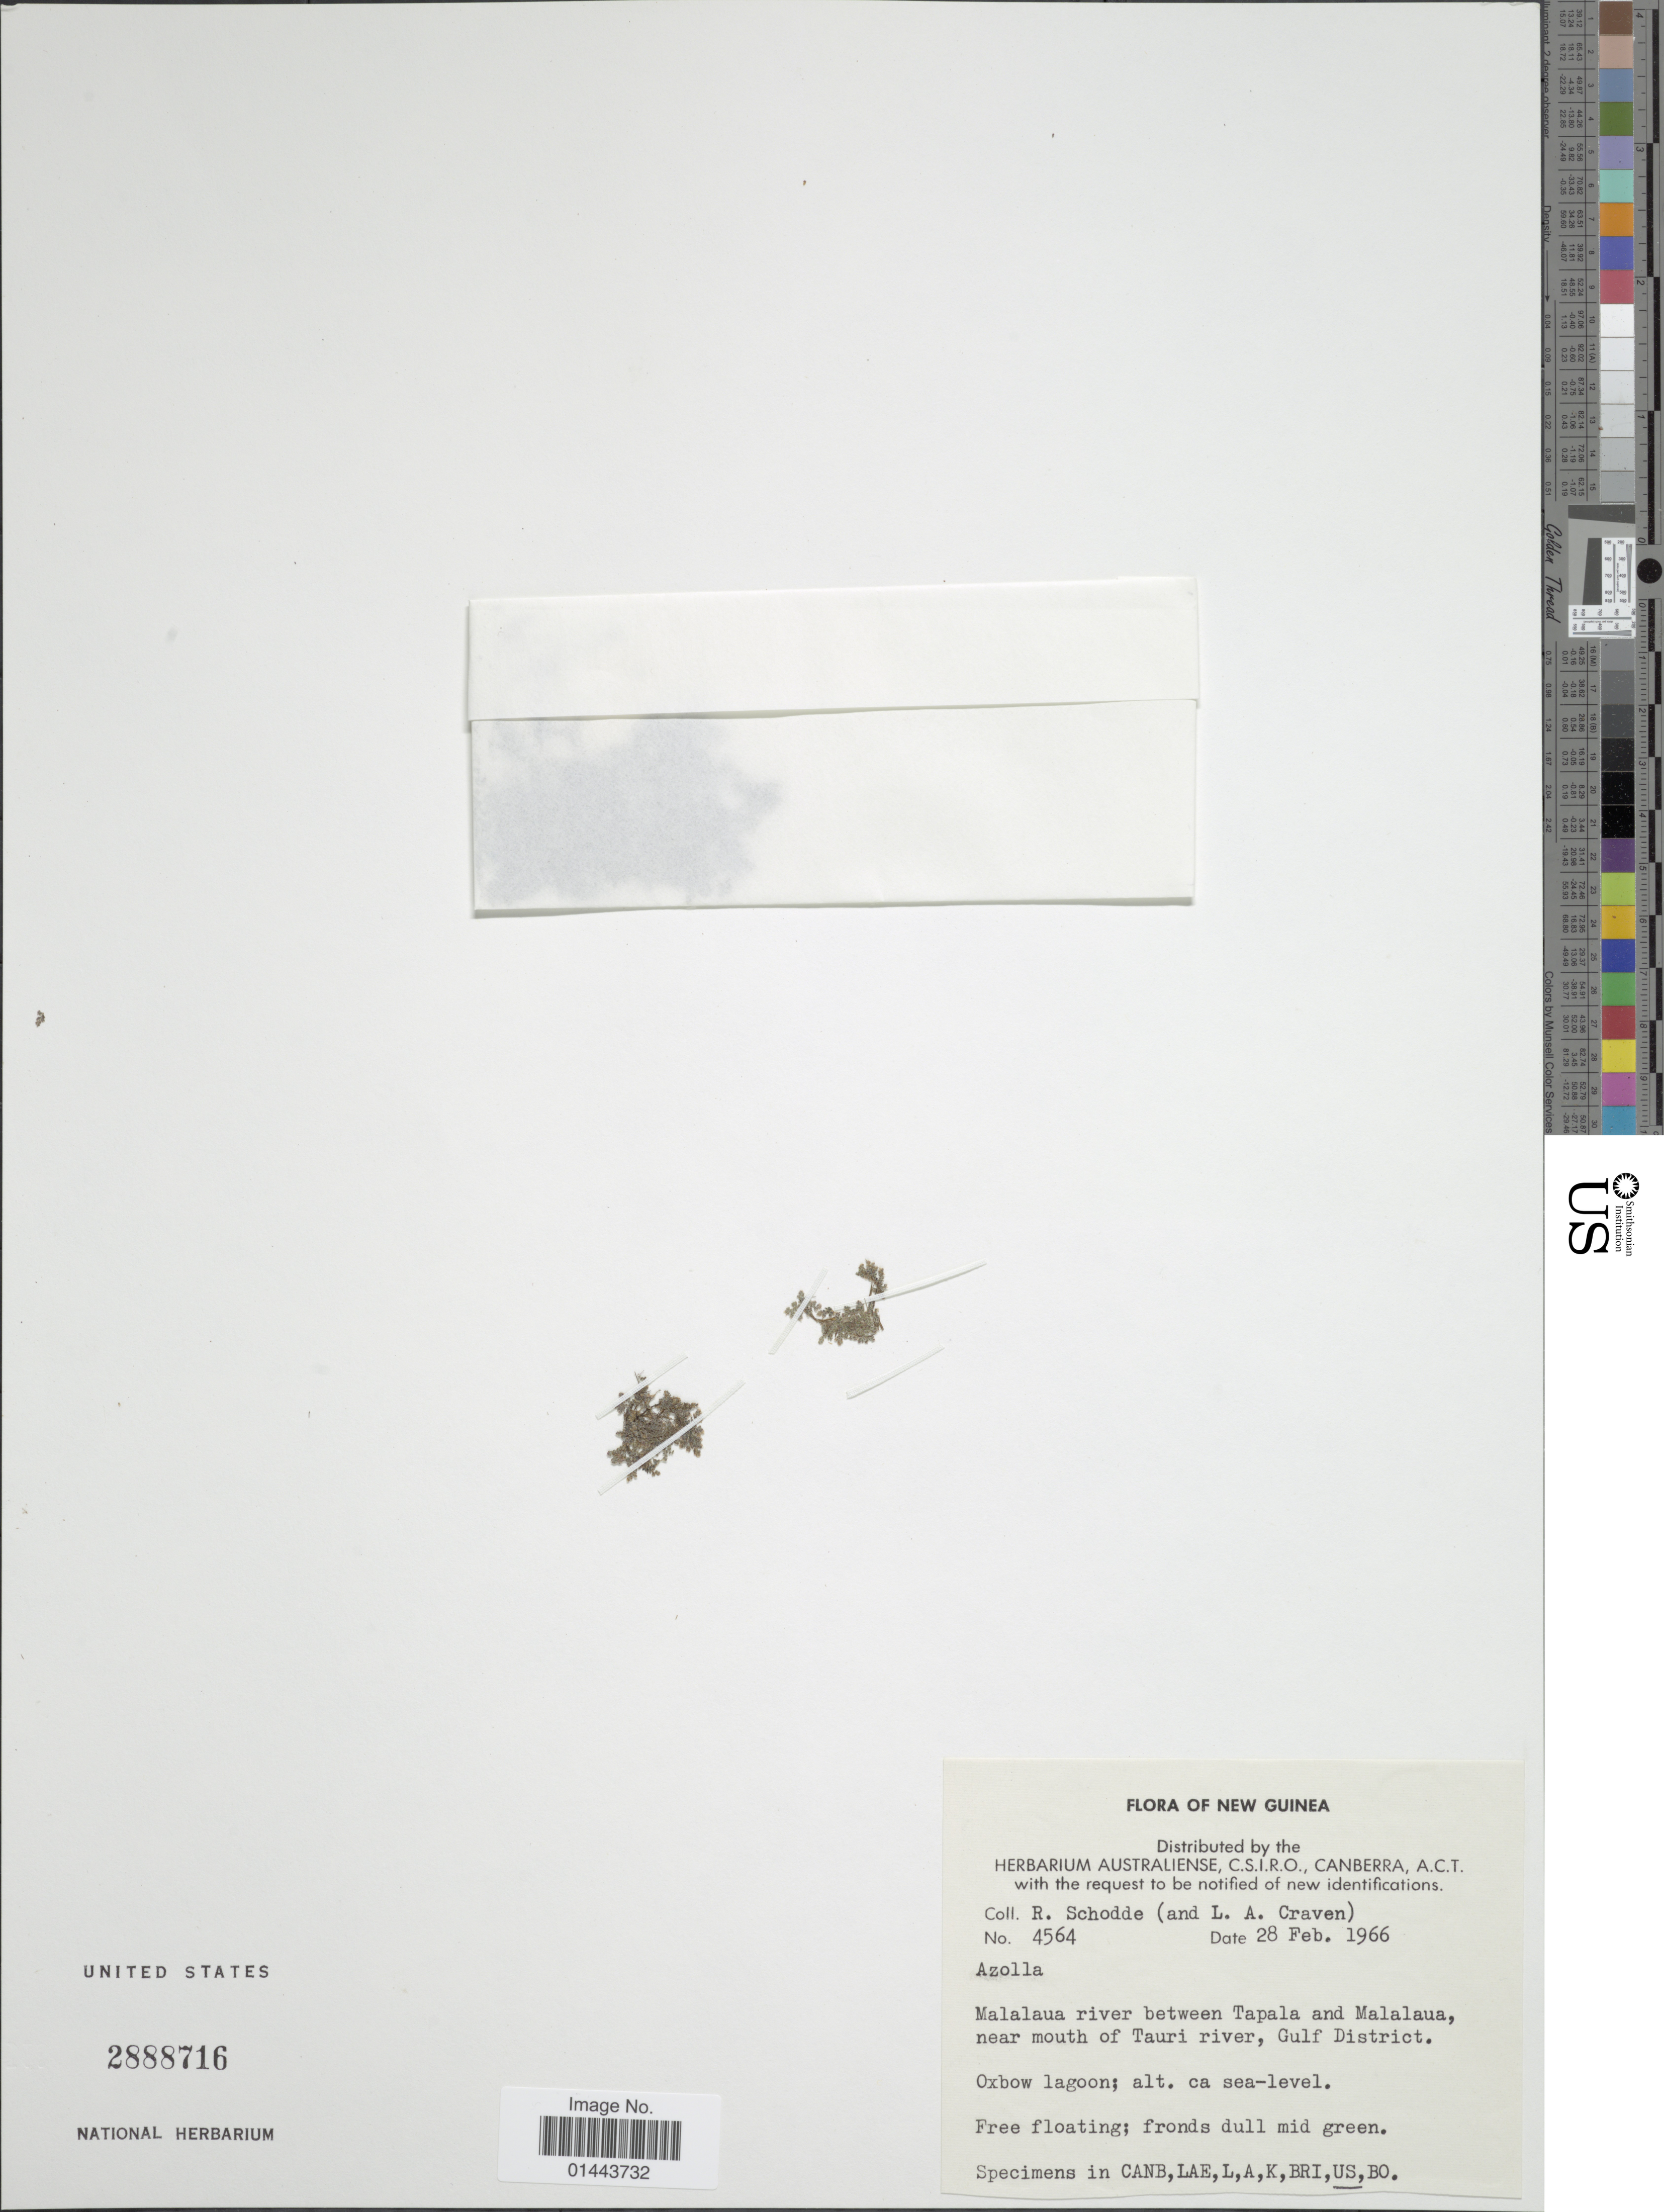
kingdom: Plantae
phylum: Tracheophyta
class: Polypodiopsida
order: Salviniales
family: Salviniaceae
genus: Azolla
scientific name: Azolla pinnata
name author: R. Br.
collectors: R. Schodde & L. A. Craven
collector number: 4564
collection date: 1966-02-28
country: Papua New Guinea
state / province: Gulf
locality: New Guinea, Malalaua river Tapala and Malalaua, near mouth of Tauri river, Oxbow lagoon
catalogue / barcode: US 2888716